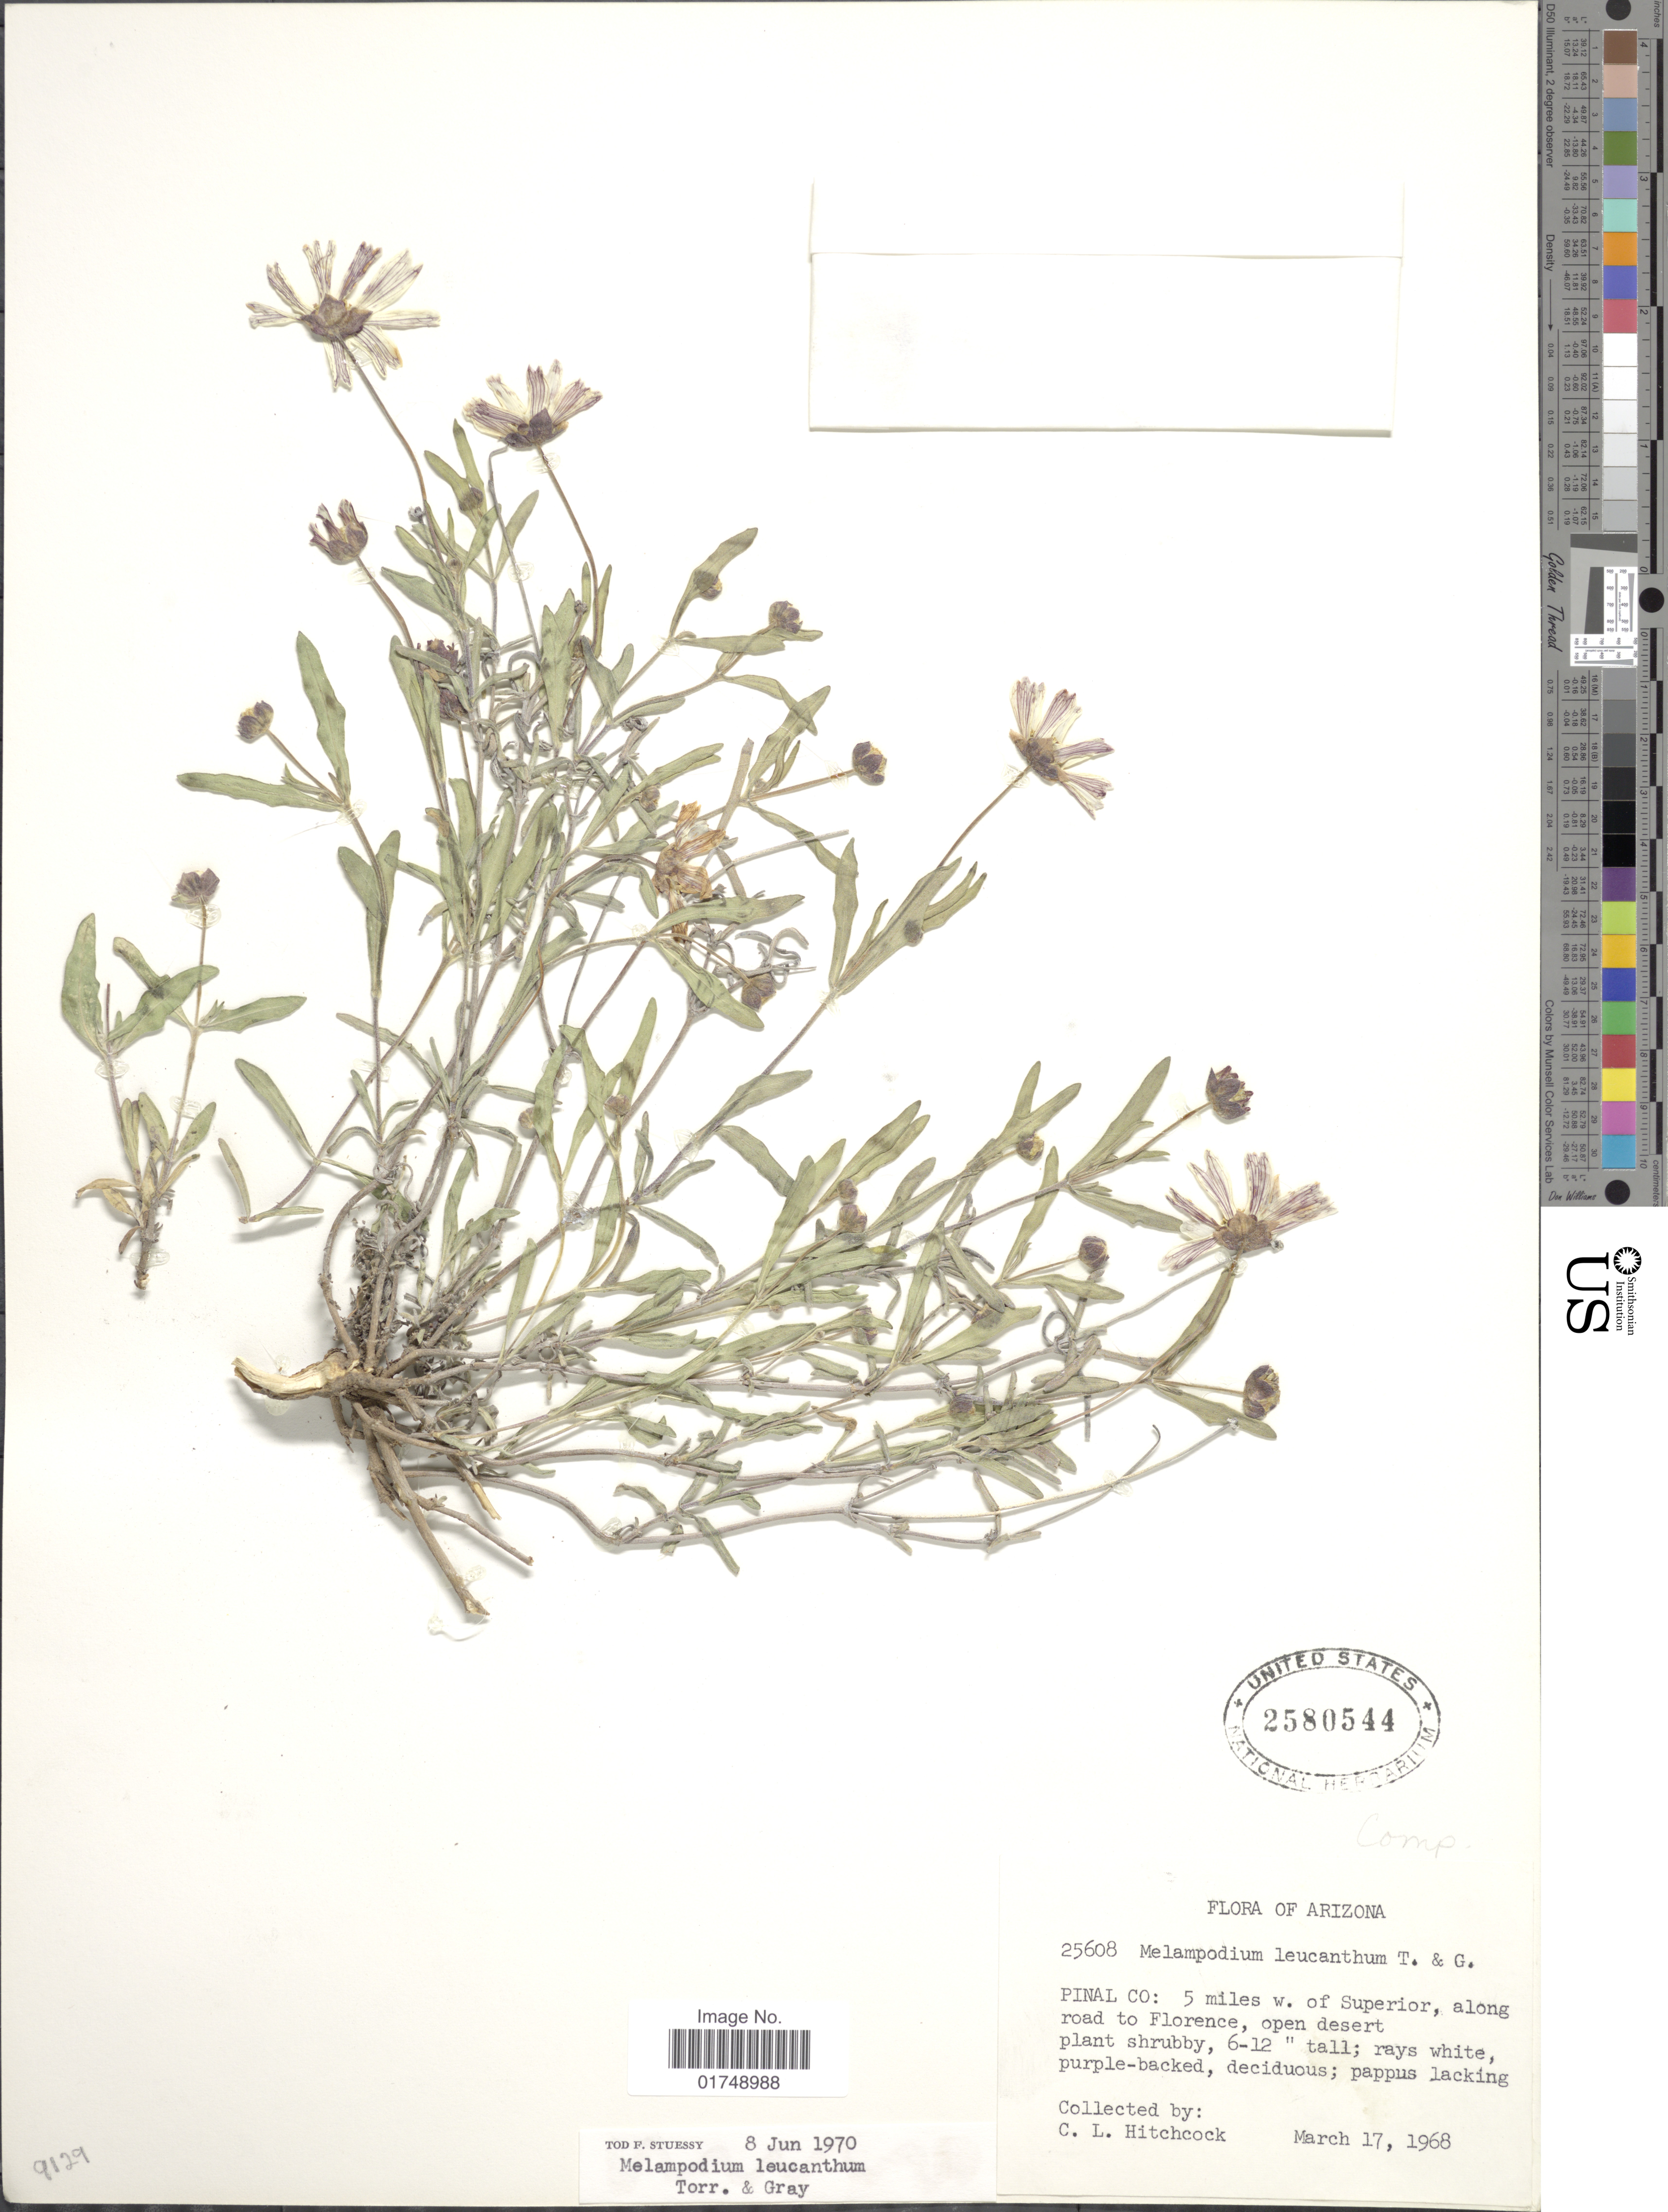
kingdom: Plantae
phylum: Tracheophyta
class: Magnoliopsida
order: Asterales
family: Asteraceae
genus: Melampodium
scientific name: Melampodium leucanthum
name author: Torr. & A. Gray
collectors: C. L. Hitchcock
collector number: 25608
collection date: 1968-03-17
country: United States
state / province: Arizona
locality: Pinal Co. 5 miles w. of Superior, along road to Florence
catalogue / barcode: US 2580544